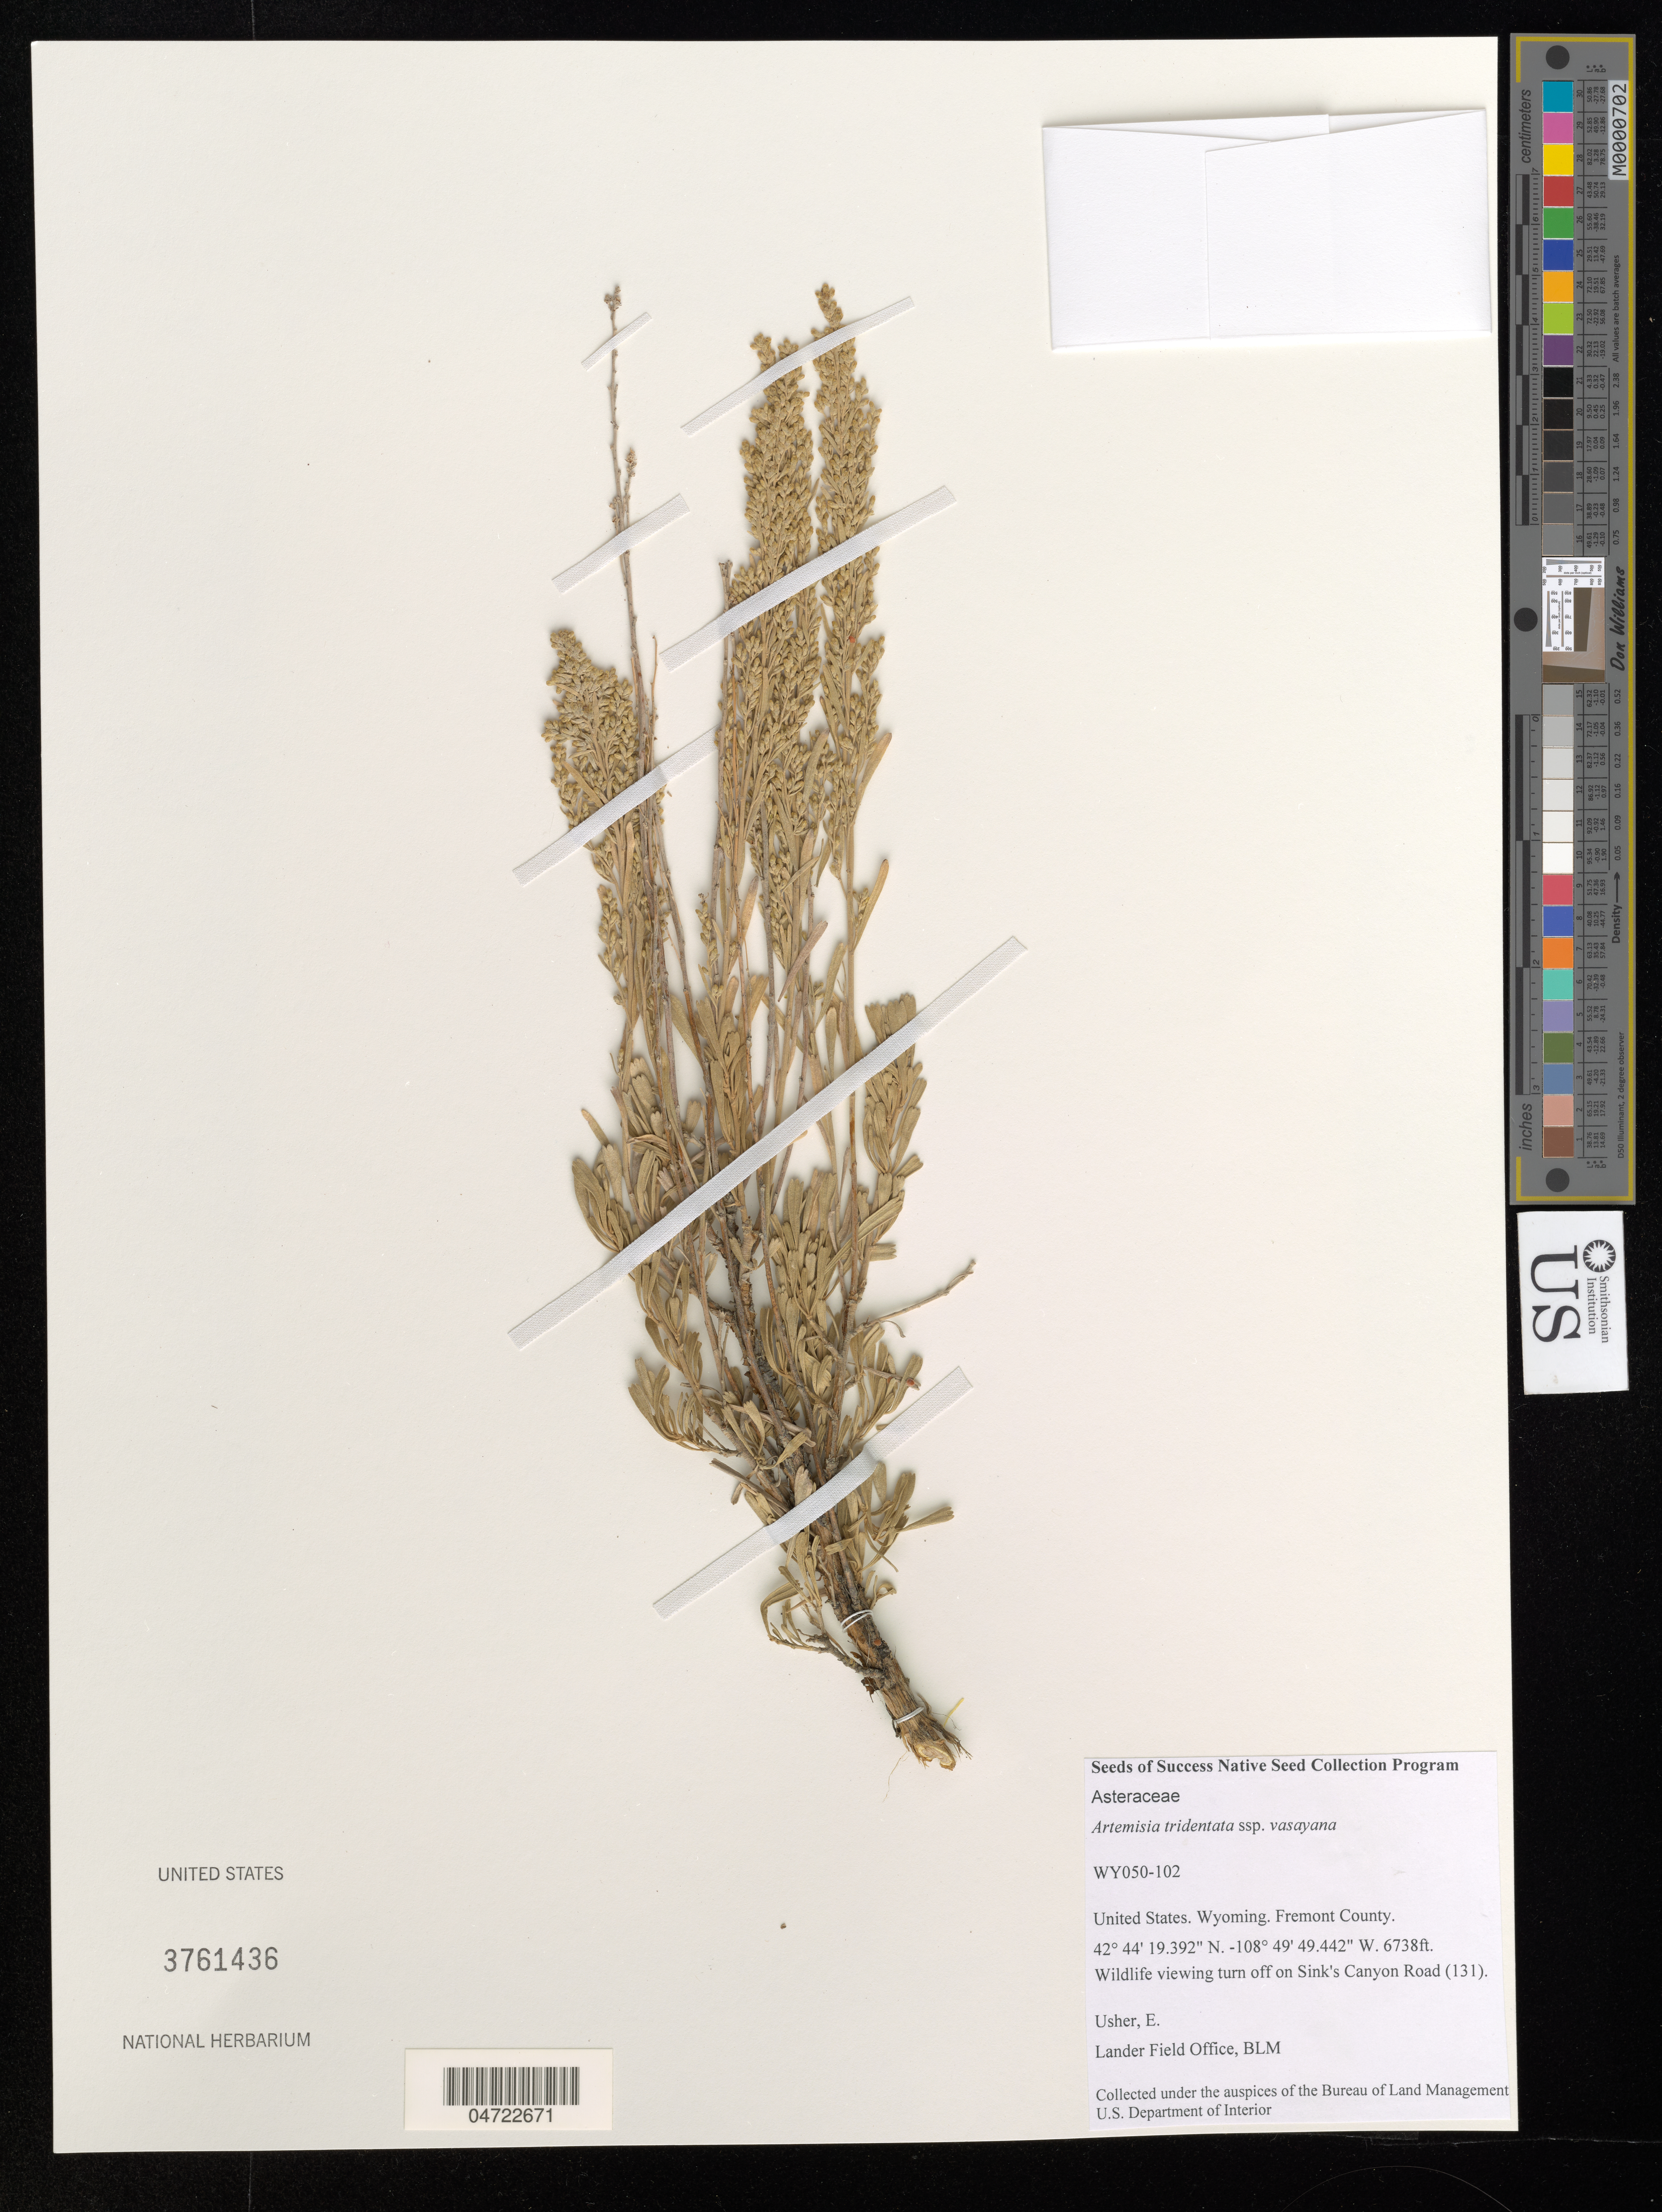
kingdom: Plantae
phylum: Tracheophyta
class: Magnoliopsida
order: Asterales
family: Asteraceae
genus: Artemisia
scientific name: Artemisia tridentata subsp. vaseyana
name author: (Rydb.) Beetle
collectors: E. Usher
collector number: WY050-102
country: United States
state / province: Wyoming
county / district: Fremont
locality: Fremont County. Wildlife viewing turn off on Sink's Canyon Road (131).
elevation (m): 2054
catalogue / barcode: US 3761436